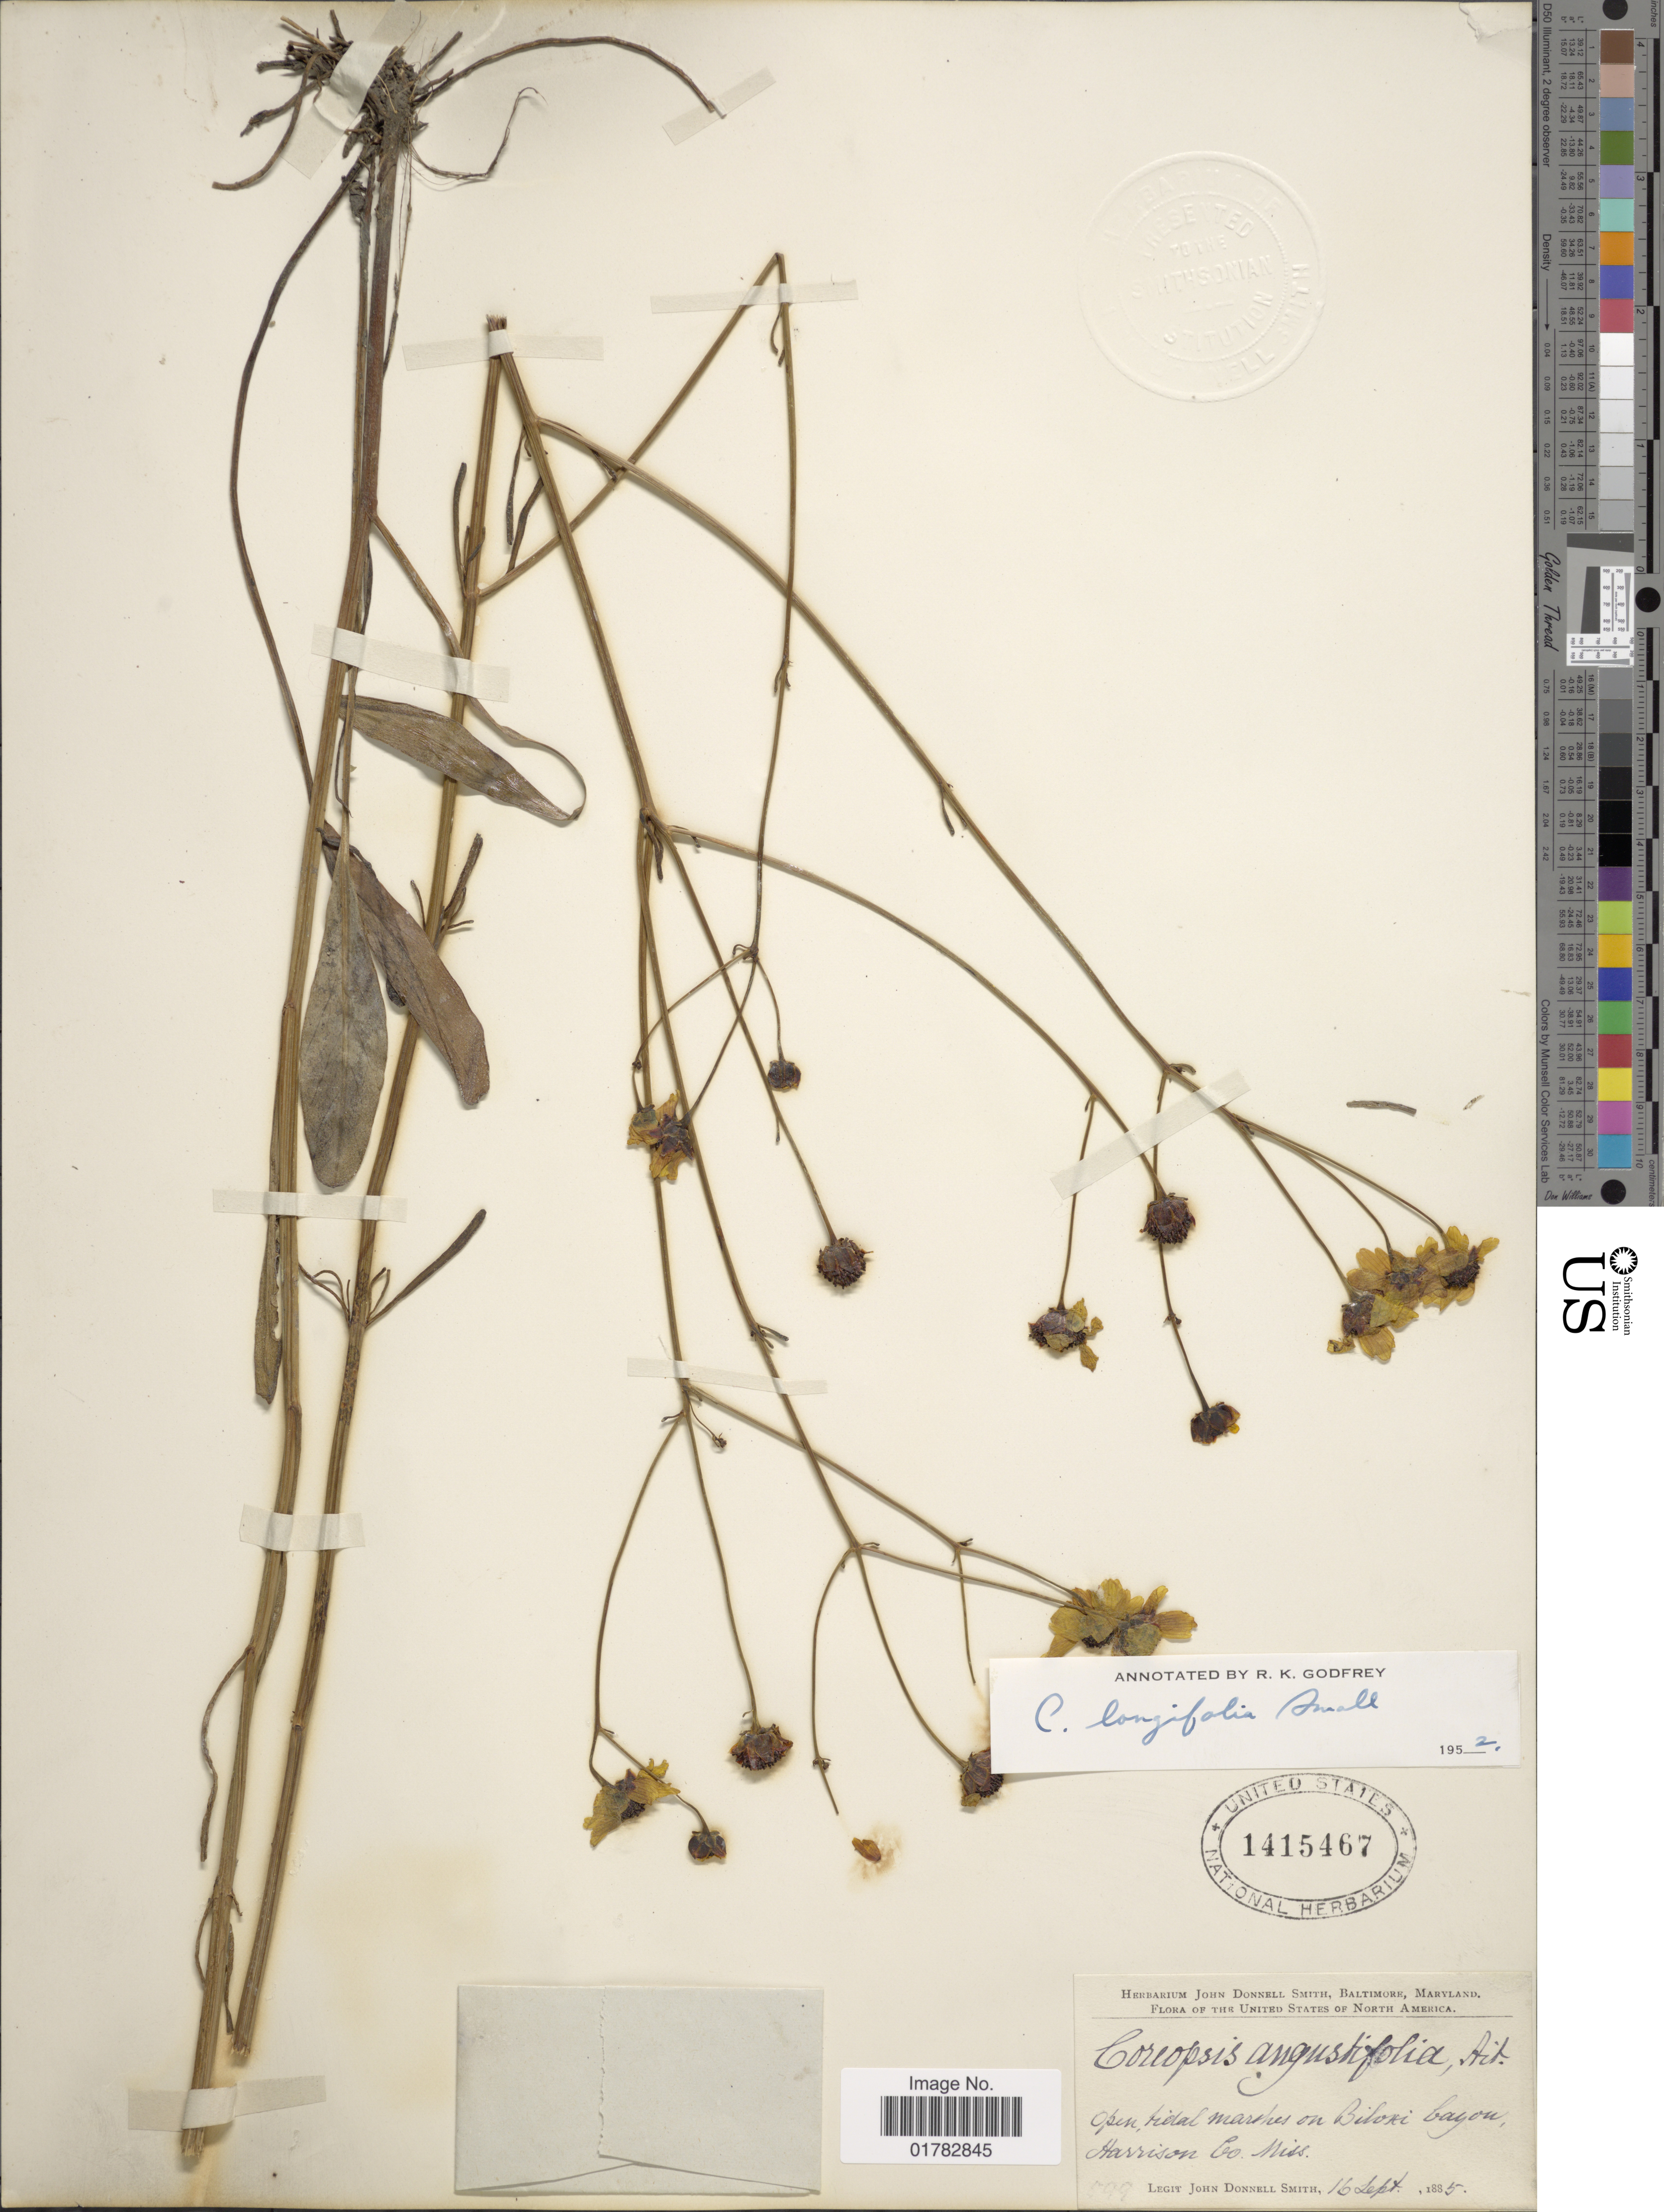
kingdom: Plantae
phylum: Tracheophyta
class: Magnoliopsida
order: Asterales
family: Asteraceae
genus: Coreopsis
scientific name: Coreopsis longifolia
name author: Small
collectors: J. Donnell Smith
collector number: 99*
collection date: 1885-09-16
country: United States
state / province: Mississippi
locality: Open sidal marshes on Bilori canyon, Harrison Co.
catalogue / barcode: US 1415467